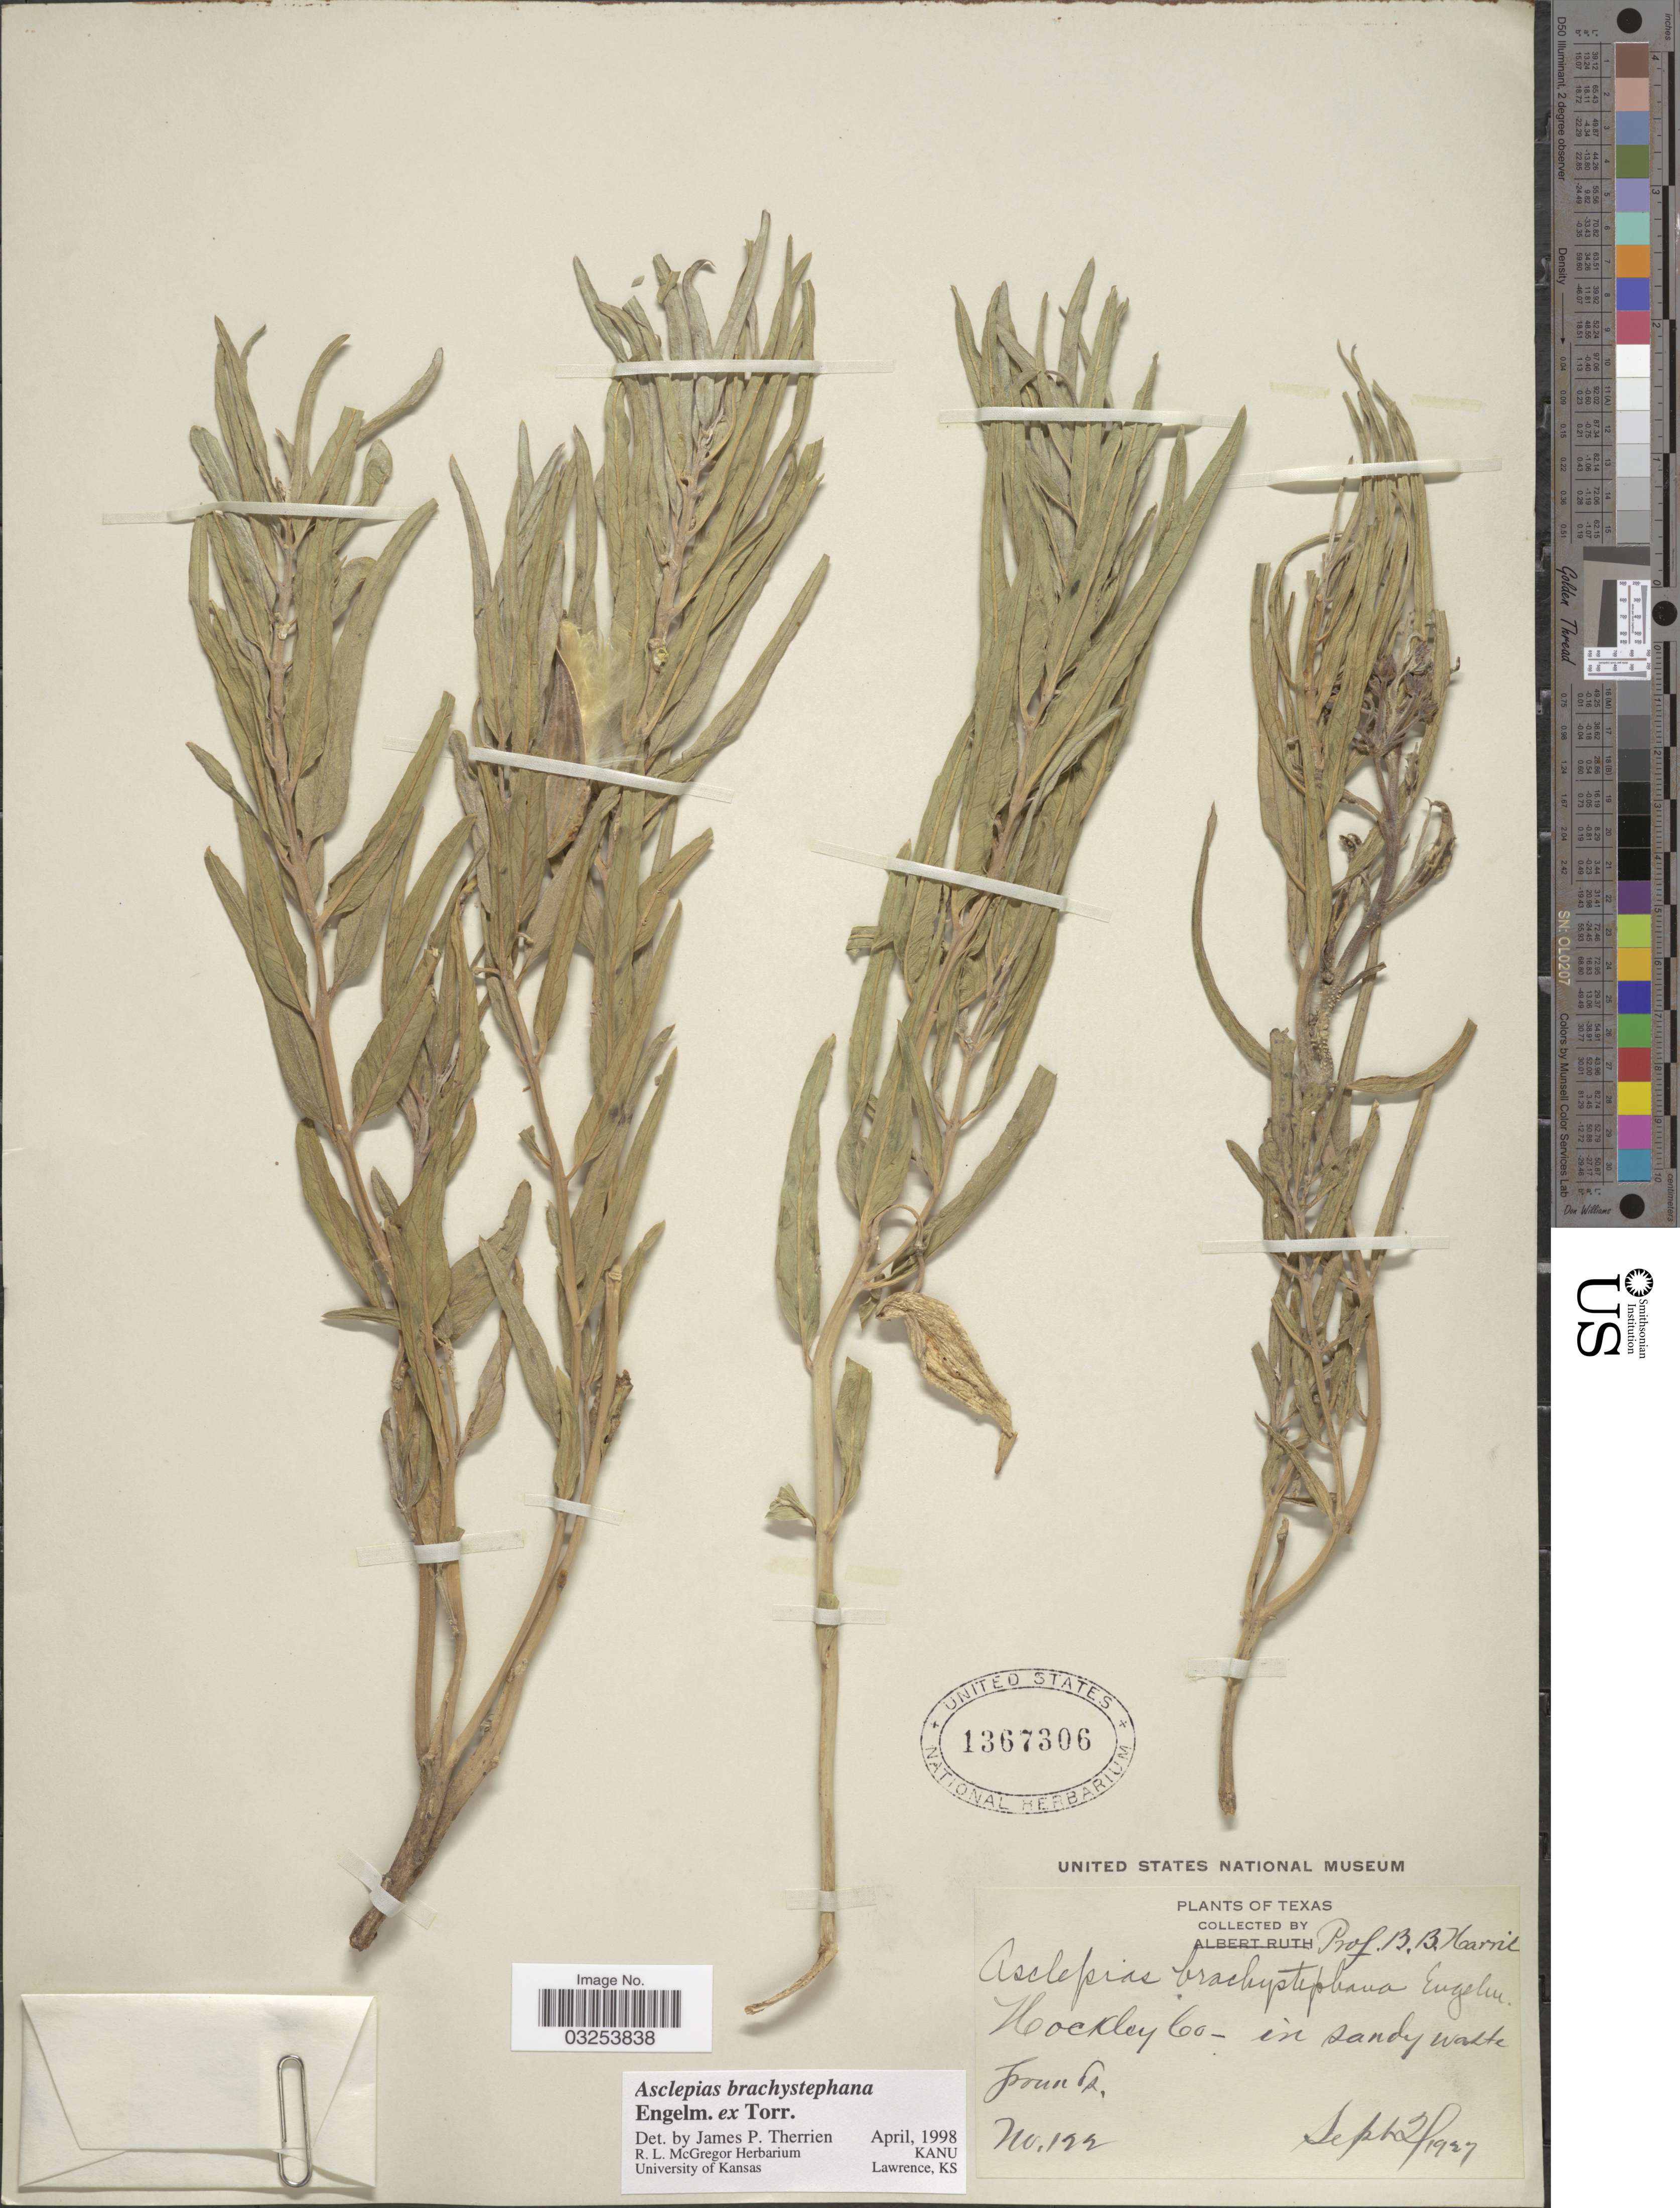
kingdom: Plantae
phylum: Tracheophyta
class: Magnoliopsida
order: Gentianales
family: Apocynaceae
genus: Asclepias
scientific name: Asclepias brachystephana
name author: Engelm. ex Torr.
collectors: B. B. Harris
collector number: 122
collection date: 1927-09-02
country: United States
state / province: Texas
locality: Hockley Co.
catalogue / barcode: US 1367306